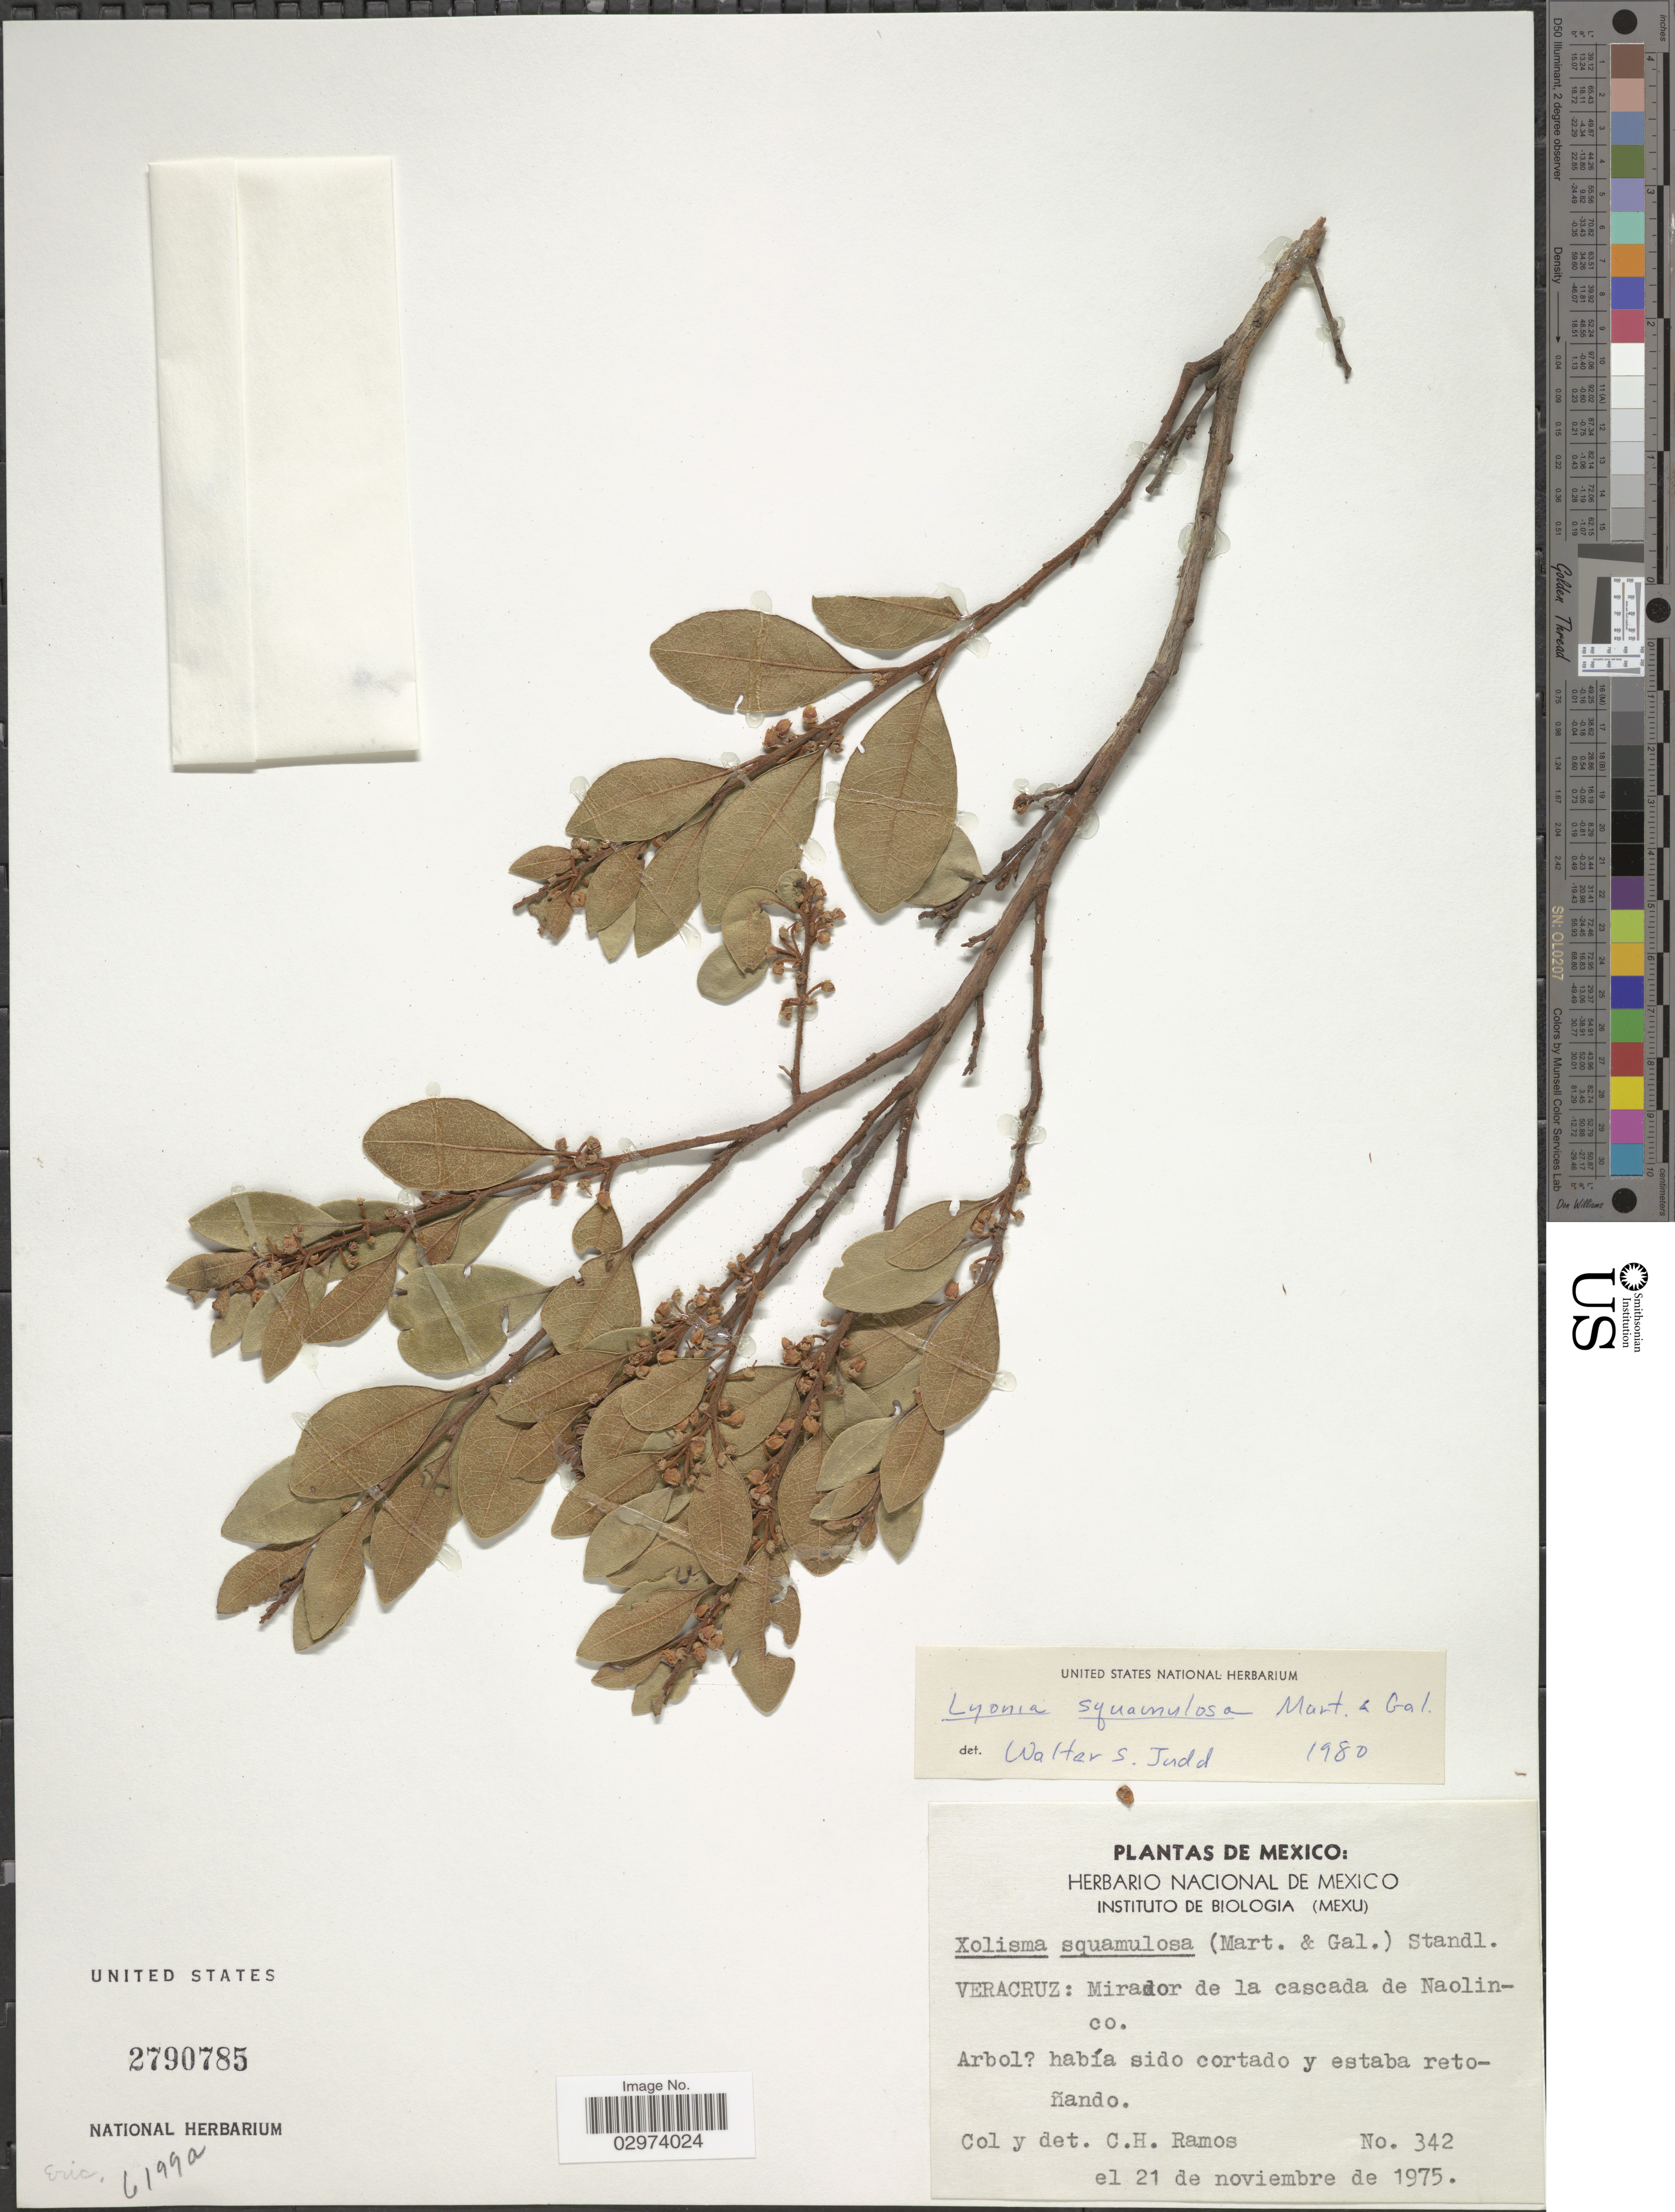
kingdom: Plantae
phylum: Tracheophyta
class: Magnoliopsida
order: Ericales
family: Ericaceae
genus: Lyonia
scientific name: Lyonia squamulosa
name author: M. Martens & Galeotti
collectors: C. H. Ramos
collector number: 342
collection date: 1975-11-21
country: Mexico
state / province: Veracruz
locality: Veracruz: Mirador de la cascada de Naolinco.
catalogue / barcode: US 2790785